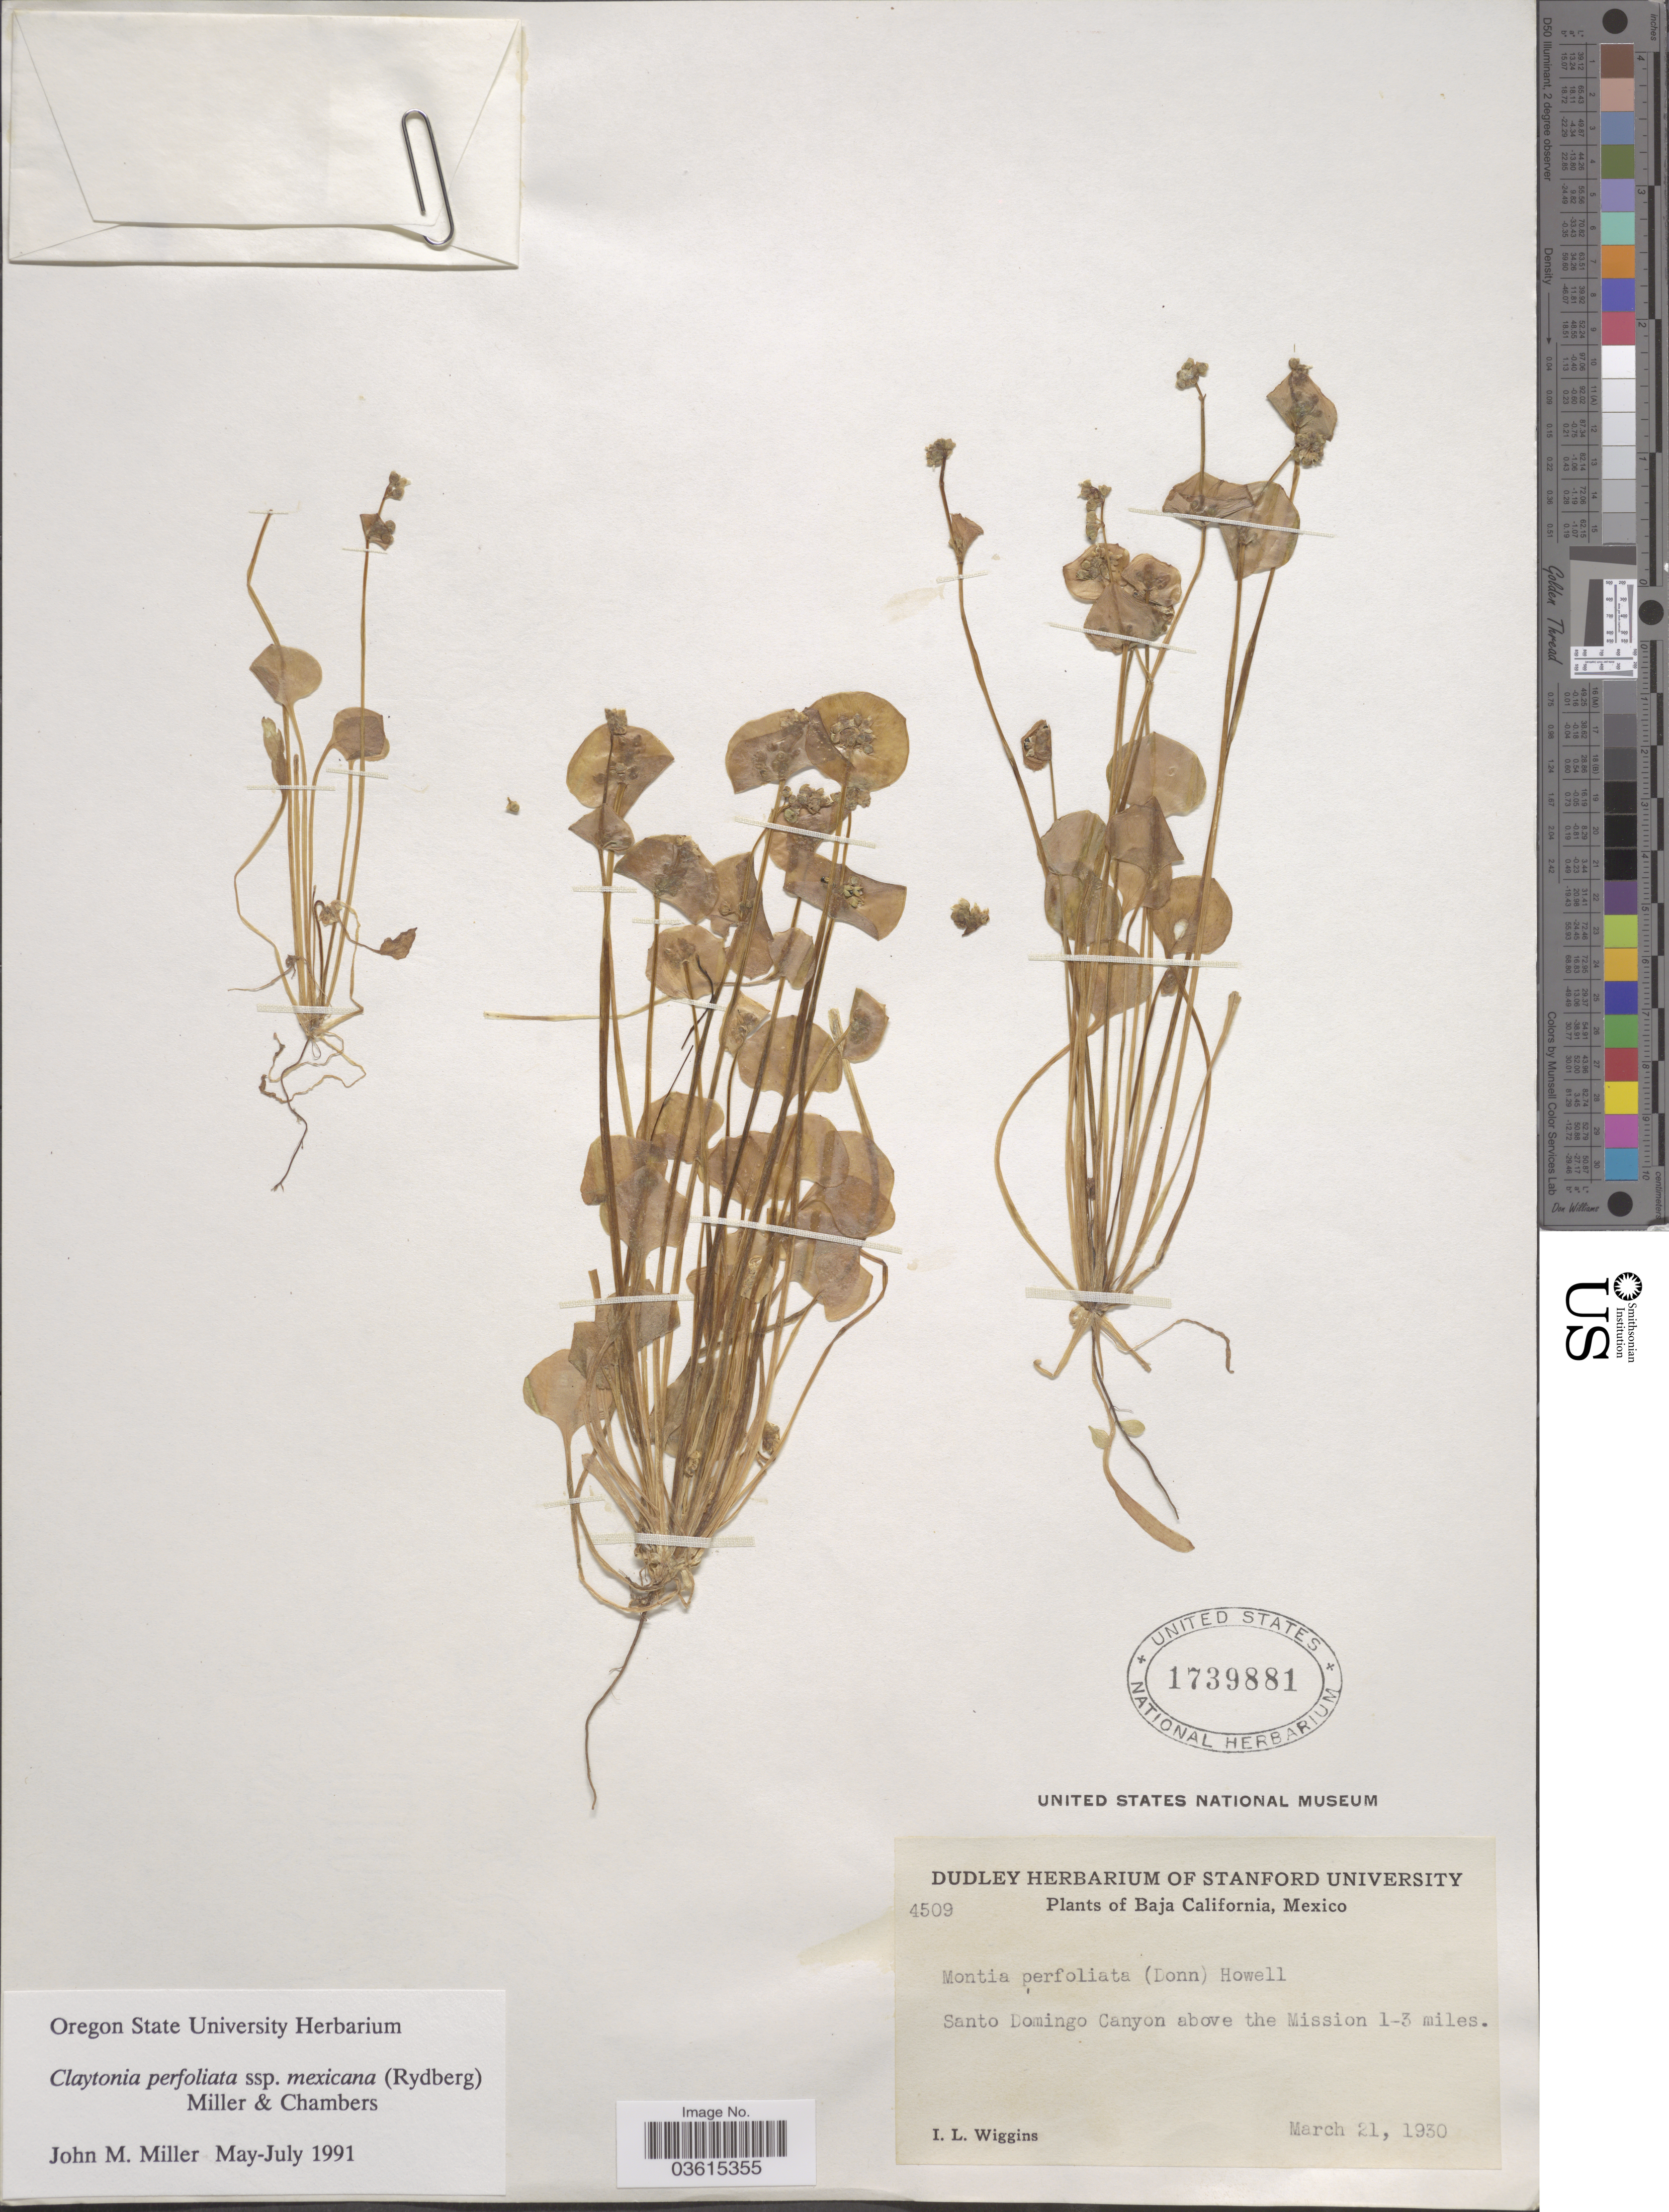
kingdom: Plantae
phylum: Tracheophyta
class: Magnoliopsida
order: Caryophyllales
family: Montiaceae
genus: Claytonia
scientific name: Claytonia perfoliata subsp. mexicana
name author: (Rydb.) Mill. & Chambers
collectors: I. L. Wiggins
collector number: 4509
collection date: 1930-03-21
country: Mexico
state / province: Baja California Sur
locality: Santo Domingo Canyon above the Mission 1-3 miles.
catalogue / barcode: US 1739881